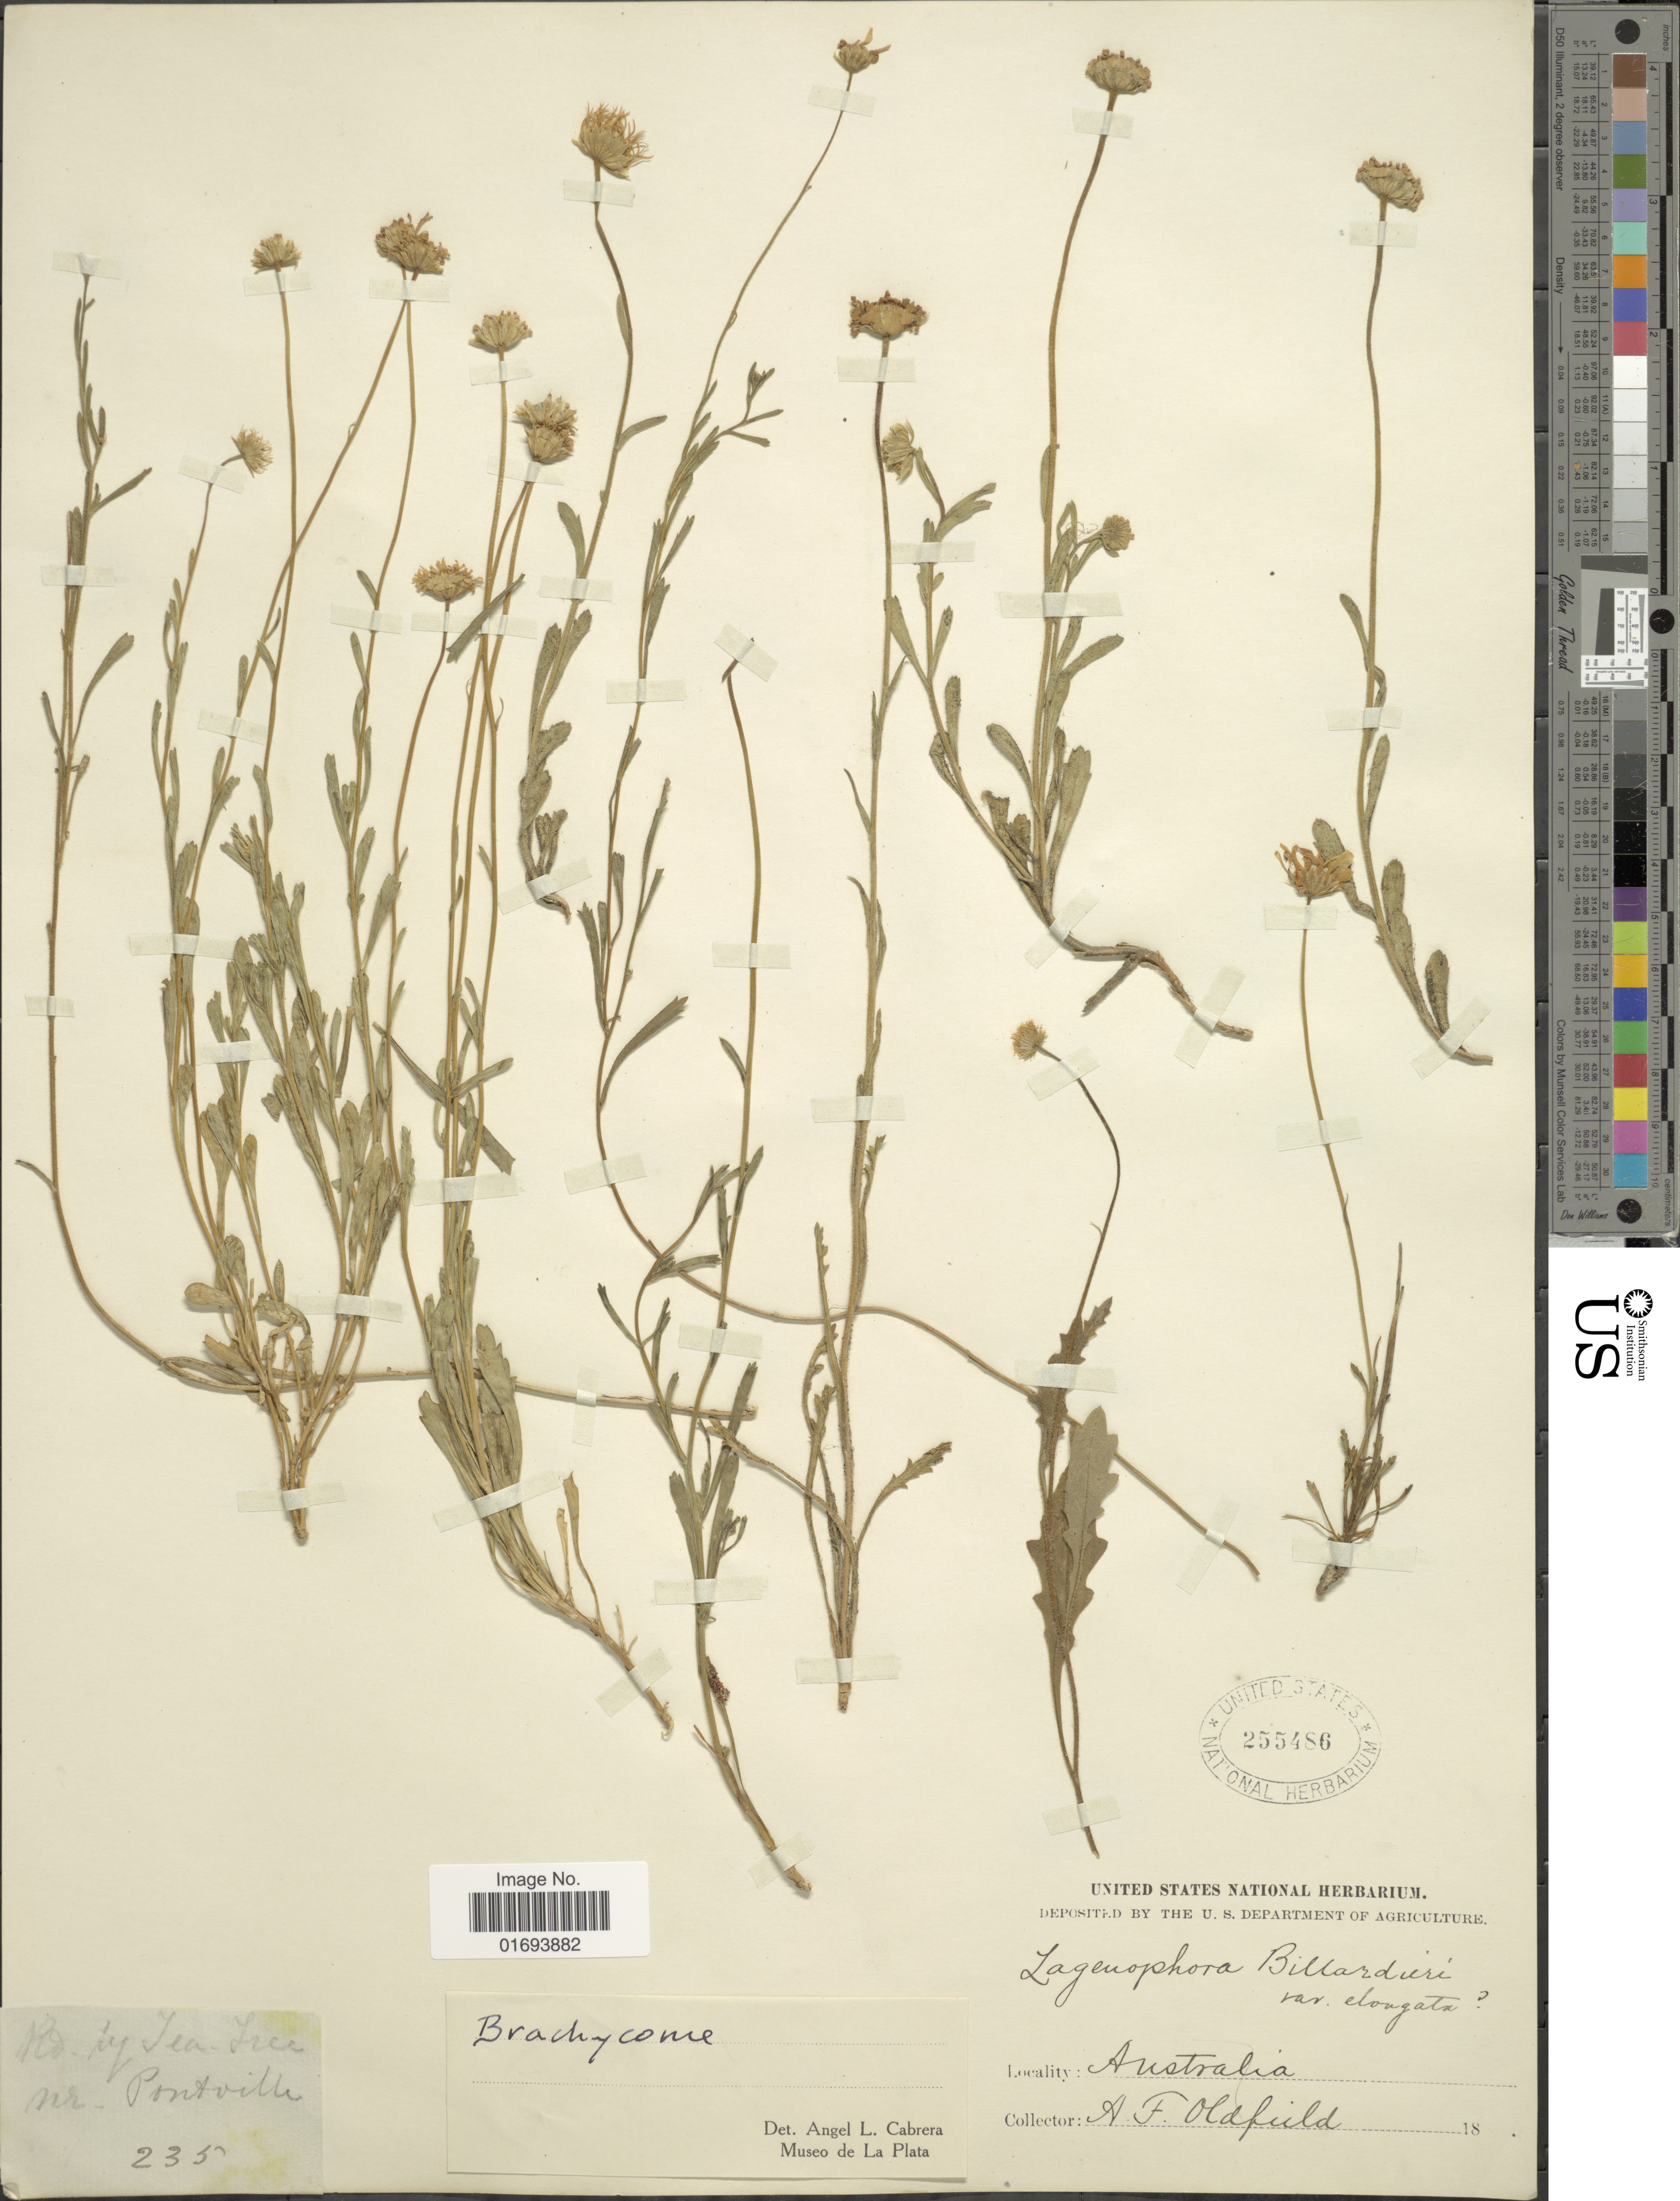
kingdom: Plantae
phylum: Tracheophyta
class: Magnoliopsida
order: Asterales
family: Asteraceae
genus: Brachyscome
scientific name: Brachyscome sp.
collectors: A. Oldfield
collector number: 235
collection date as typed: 18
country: Australia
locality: Australia. Rd. by Tea-Tree, nr. Pontville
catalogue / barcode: US 255486